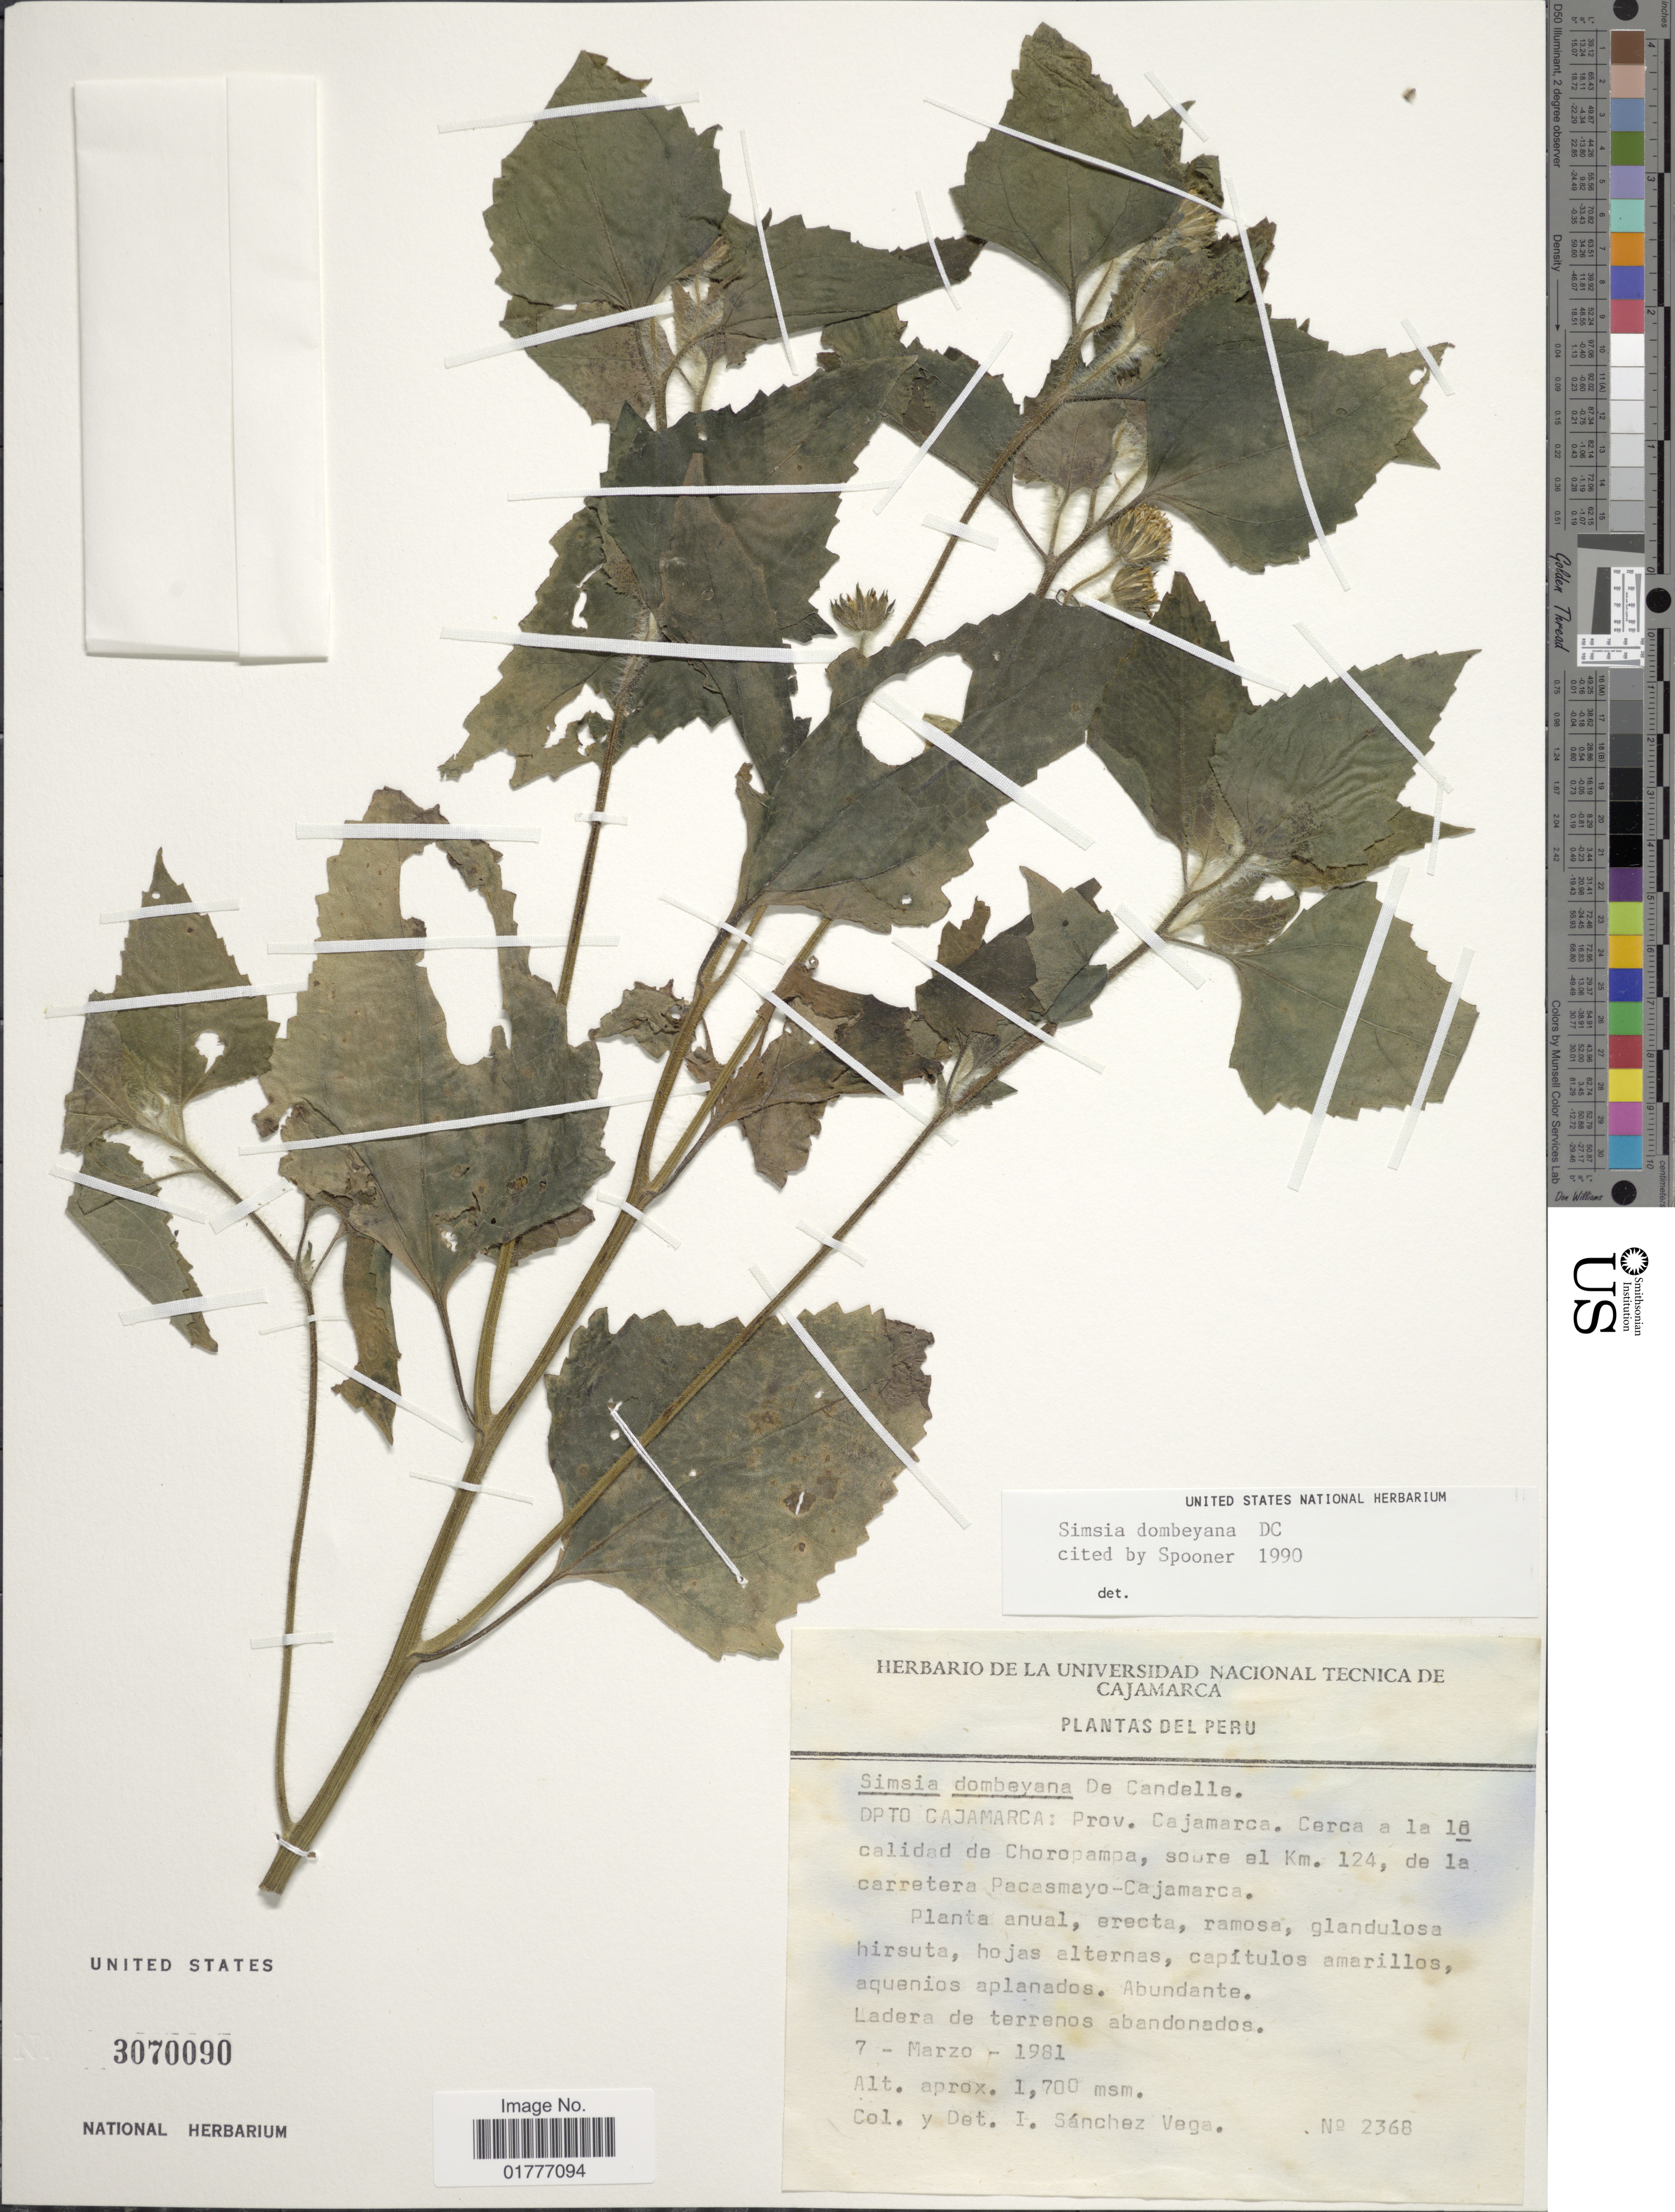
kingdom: Plantae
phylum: Tracheophyta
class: Magnoliopsida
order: Asterales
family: Asteraceae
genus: Simsia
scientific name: Simsia dombeyana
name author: DC.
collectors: I. Sánchez Vega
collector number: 2368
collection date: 1981-03-07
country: Peru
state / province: Cajamarca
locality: Prov. Cajamarca. Cerca a la localidad de Choropampa, sobre al Km. 124, de la carretera Pacasmayo-Cajamarca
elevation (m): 1700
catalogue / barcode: US 3070090